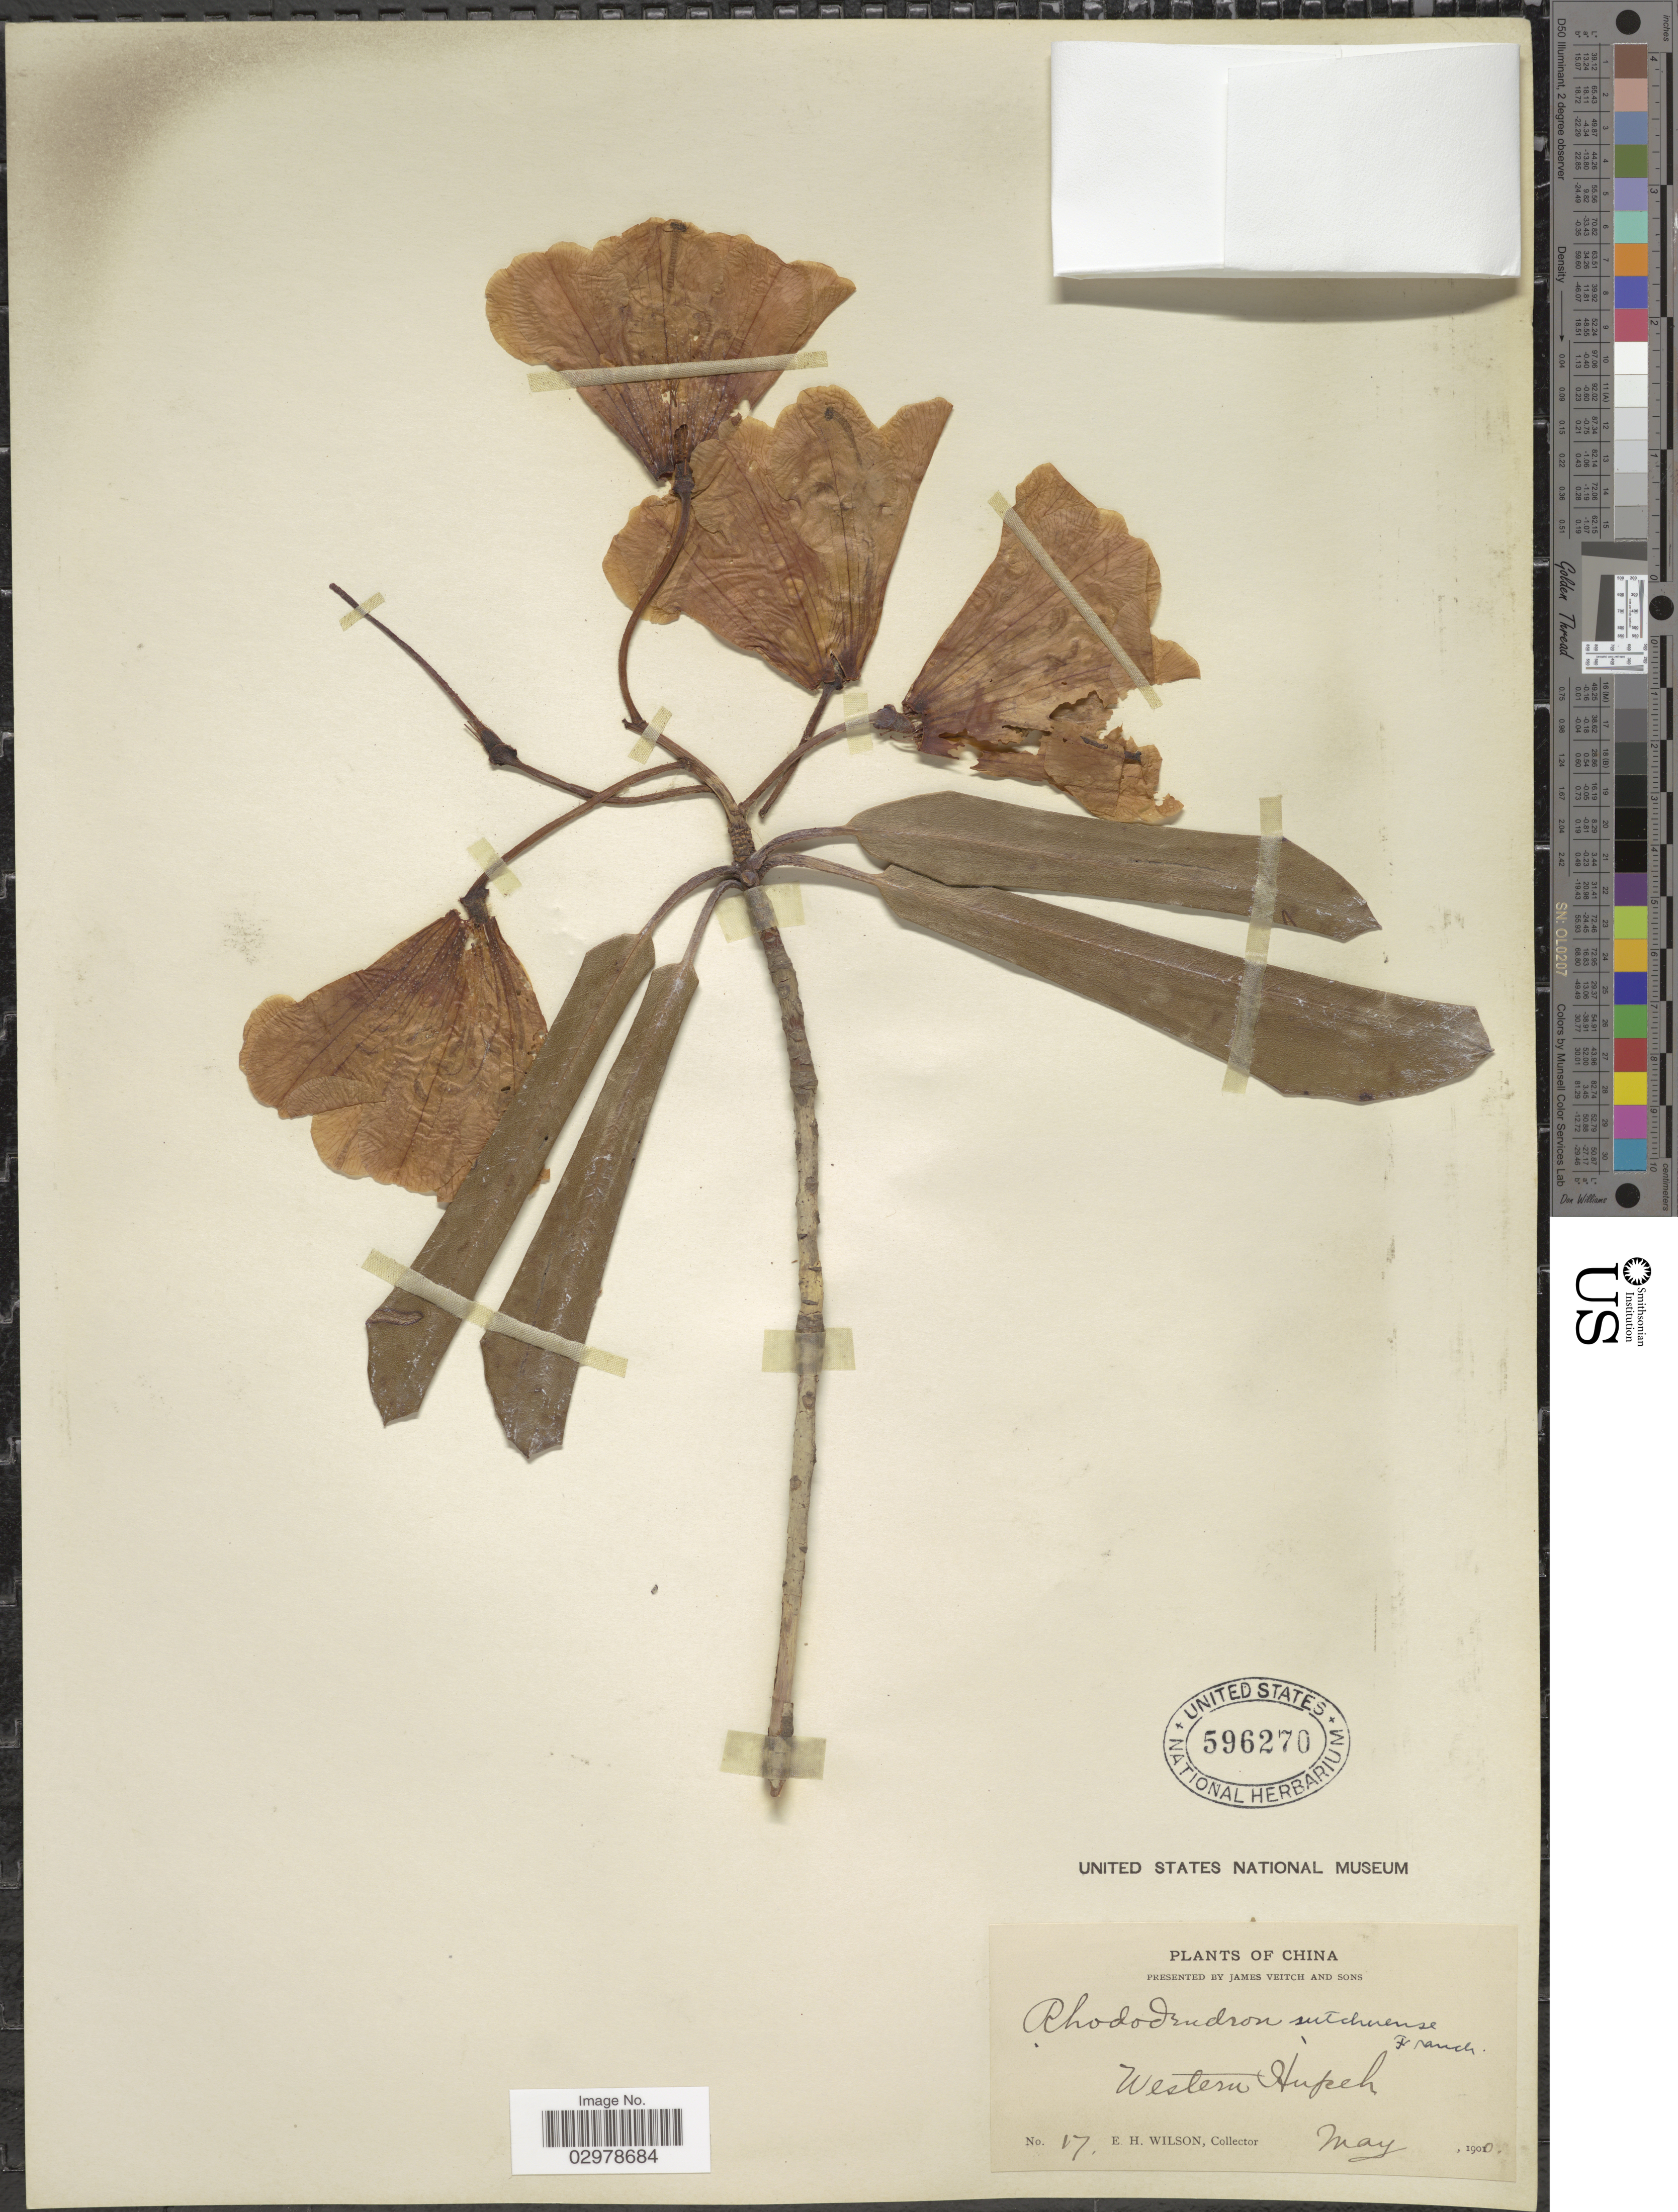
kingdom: Plantae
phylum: Tracheophyta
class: Magnoliopsida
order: Ericales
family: Ericaceae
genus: Rhododendron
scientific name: Rhododendron sutchuenense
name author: Franch.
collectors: E. Wilson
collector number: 17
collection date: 1900-05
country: China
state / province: Hubei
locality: Western Hupeh.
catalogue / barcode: US 596270